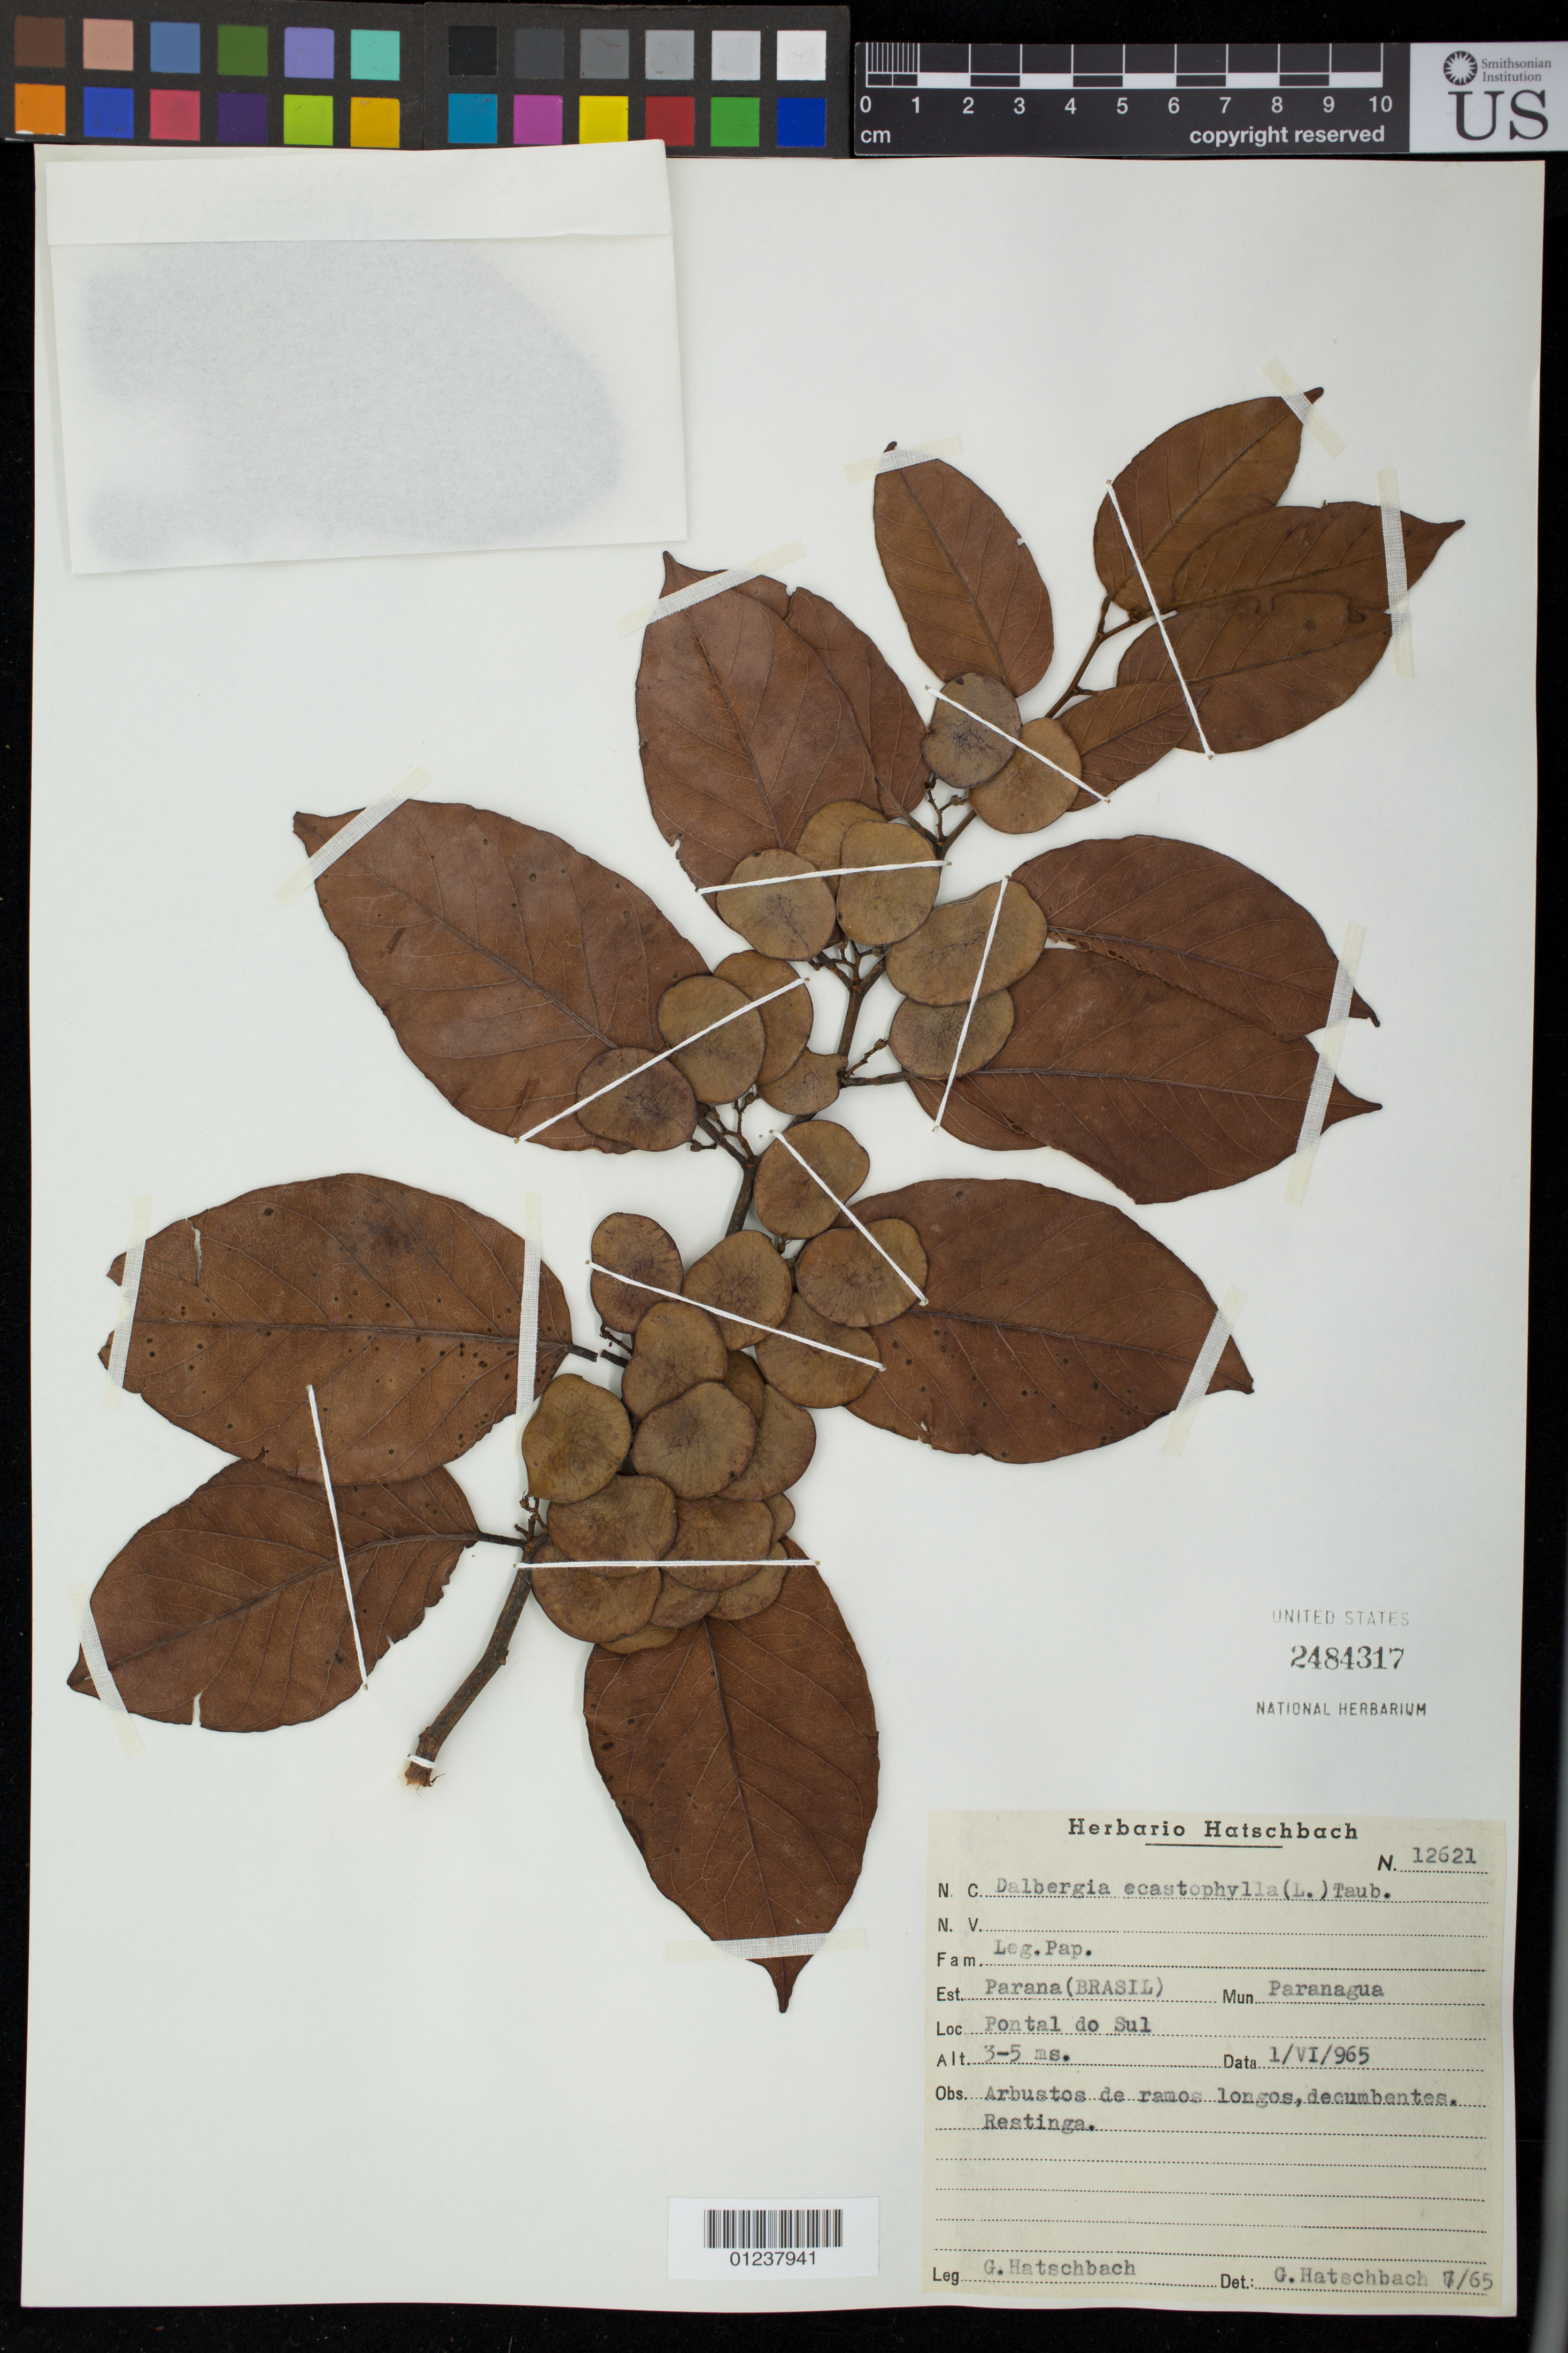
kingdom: Plantae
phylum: Tracheophyta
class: Magnoliopsida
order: Fabales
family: Fabaceae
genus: Dalbergia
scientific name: Dalbergia ecastaphyllum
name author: (L.) Taub.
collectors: G. Hatschbach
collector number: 12621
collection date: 1965-06-01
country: Brazil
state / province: Parana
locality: Paranagua, Pontal do Sul.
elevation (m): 3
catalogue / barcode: US 2484317